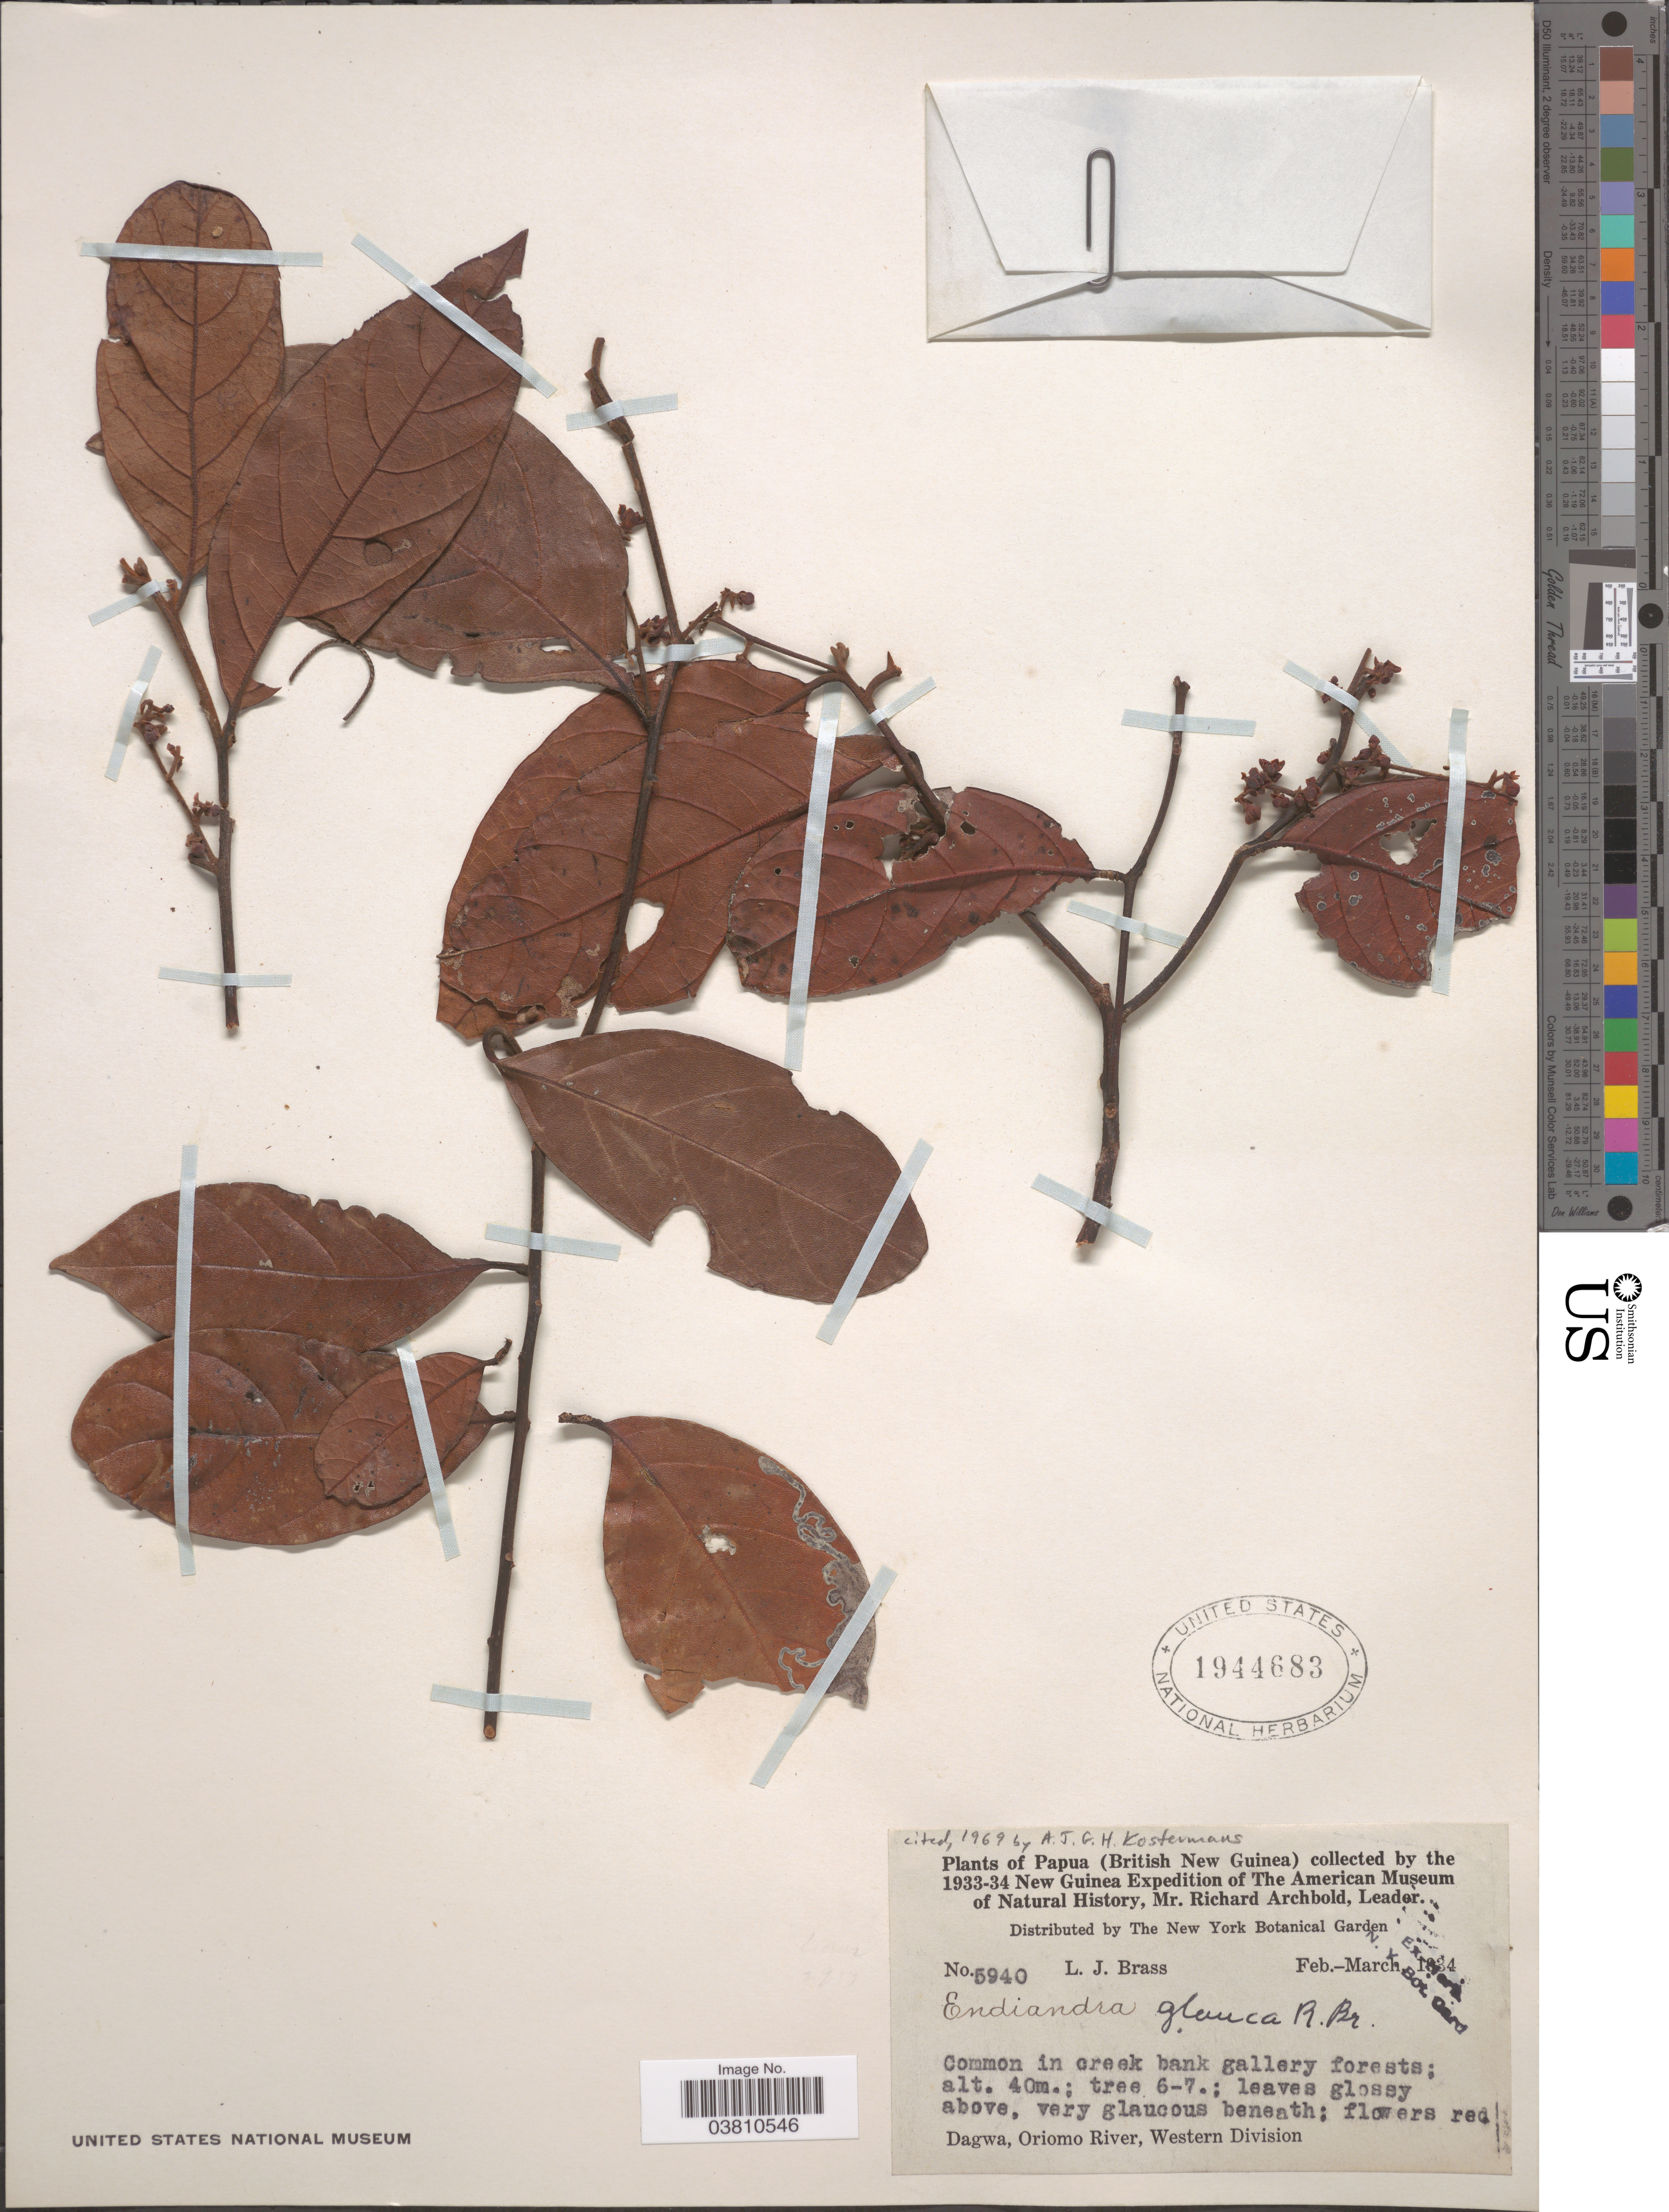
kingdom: Plantae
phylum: Tracheophyta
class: Magnoliopsida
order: Laurales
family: Lauraceae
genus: Endiandra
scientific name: Endiandra glauca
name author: R. Br.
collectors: L. J. Brass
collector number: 5940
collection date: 1934-02/1934-03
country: Papua New Guinea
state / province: Manus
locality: Papua (British New Guinea). Dagwa, Oriomo River, Western Division.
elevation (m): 40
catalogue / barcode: US 1944683